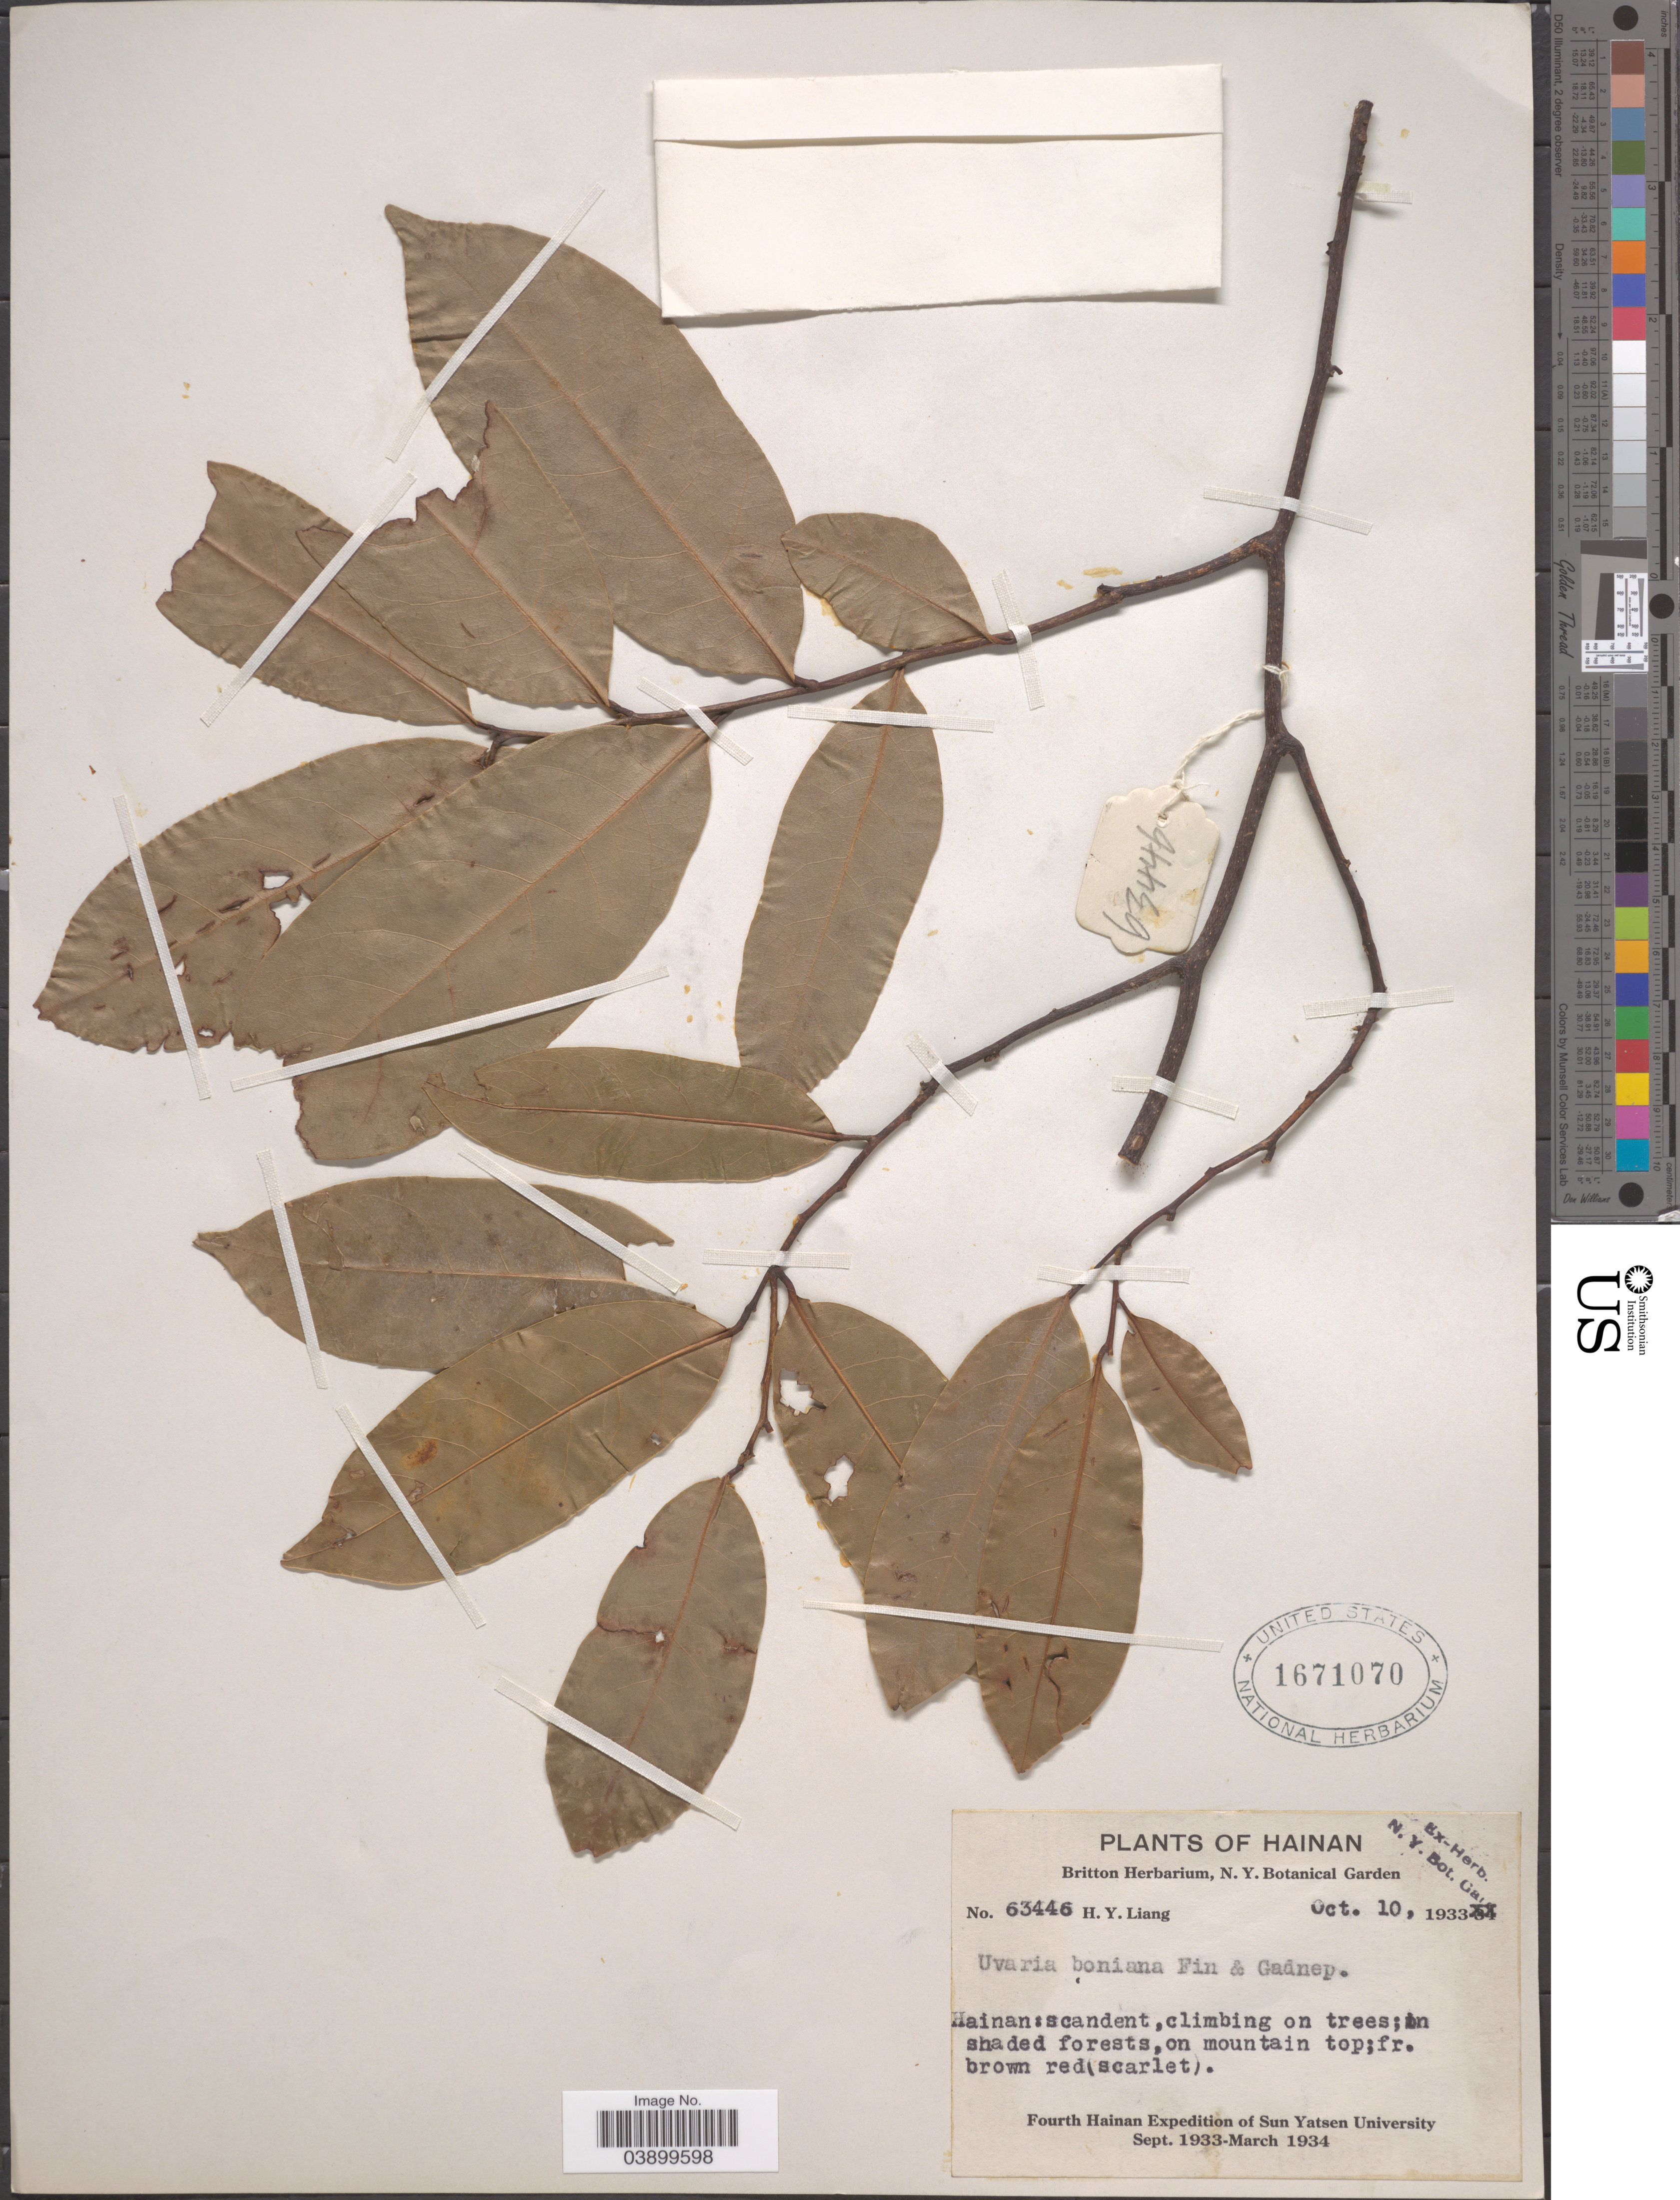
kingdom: Plantae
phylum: Tracheophyta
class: Magnoliopsida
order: Magnoliales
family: Annonaceae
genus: Uvaria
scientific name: Uvaria boniana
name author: Finet & Gagnep.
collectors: H. Y. Liang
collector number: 63446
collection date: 1933-10-10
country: China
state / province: Hainan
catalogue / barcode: US 1671070